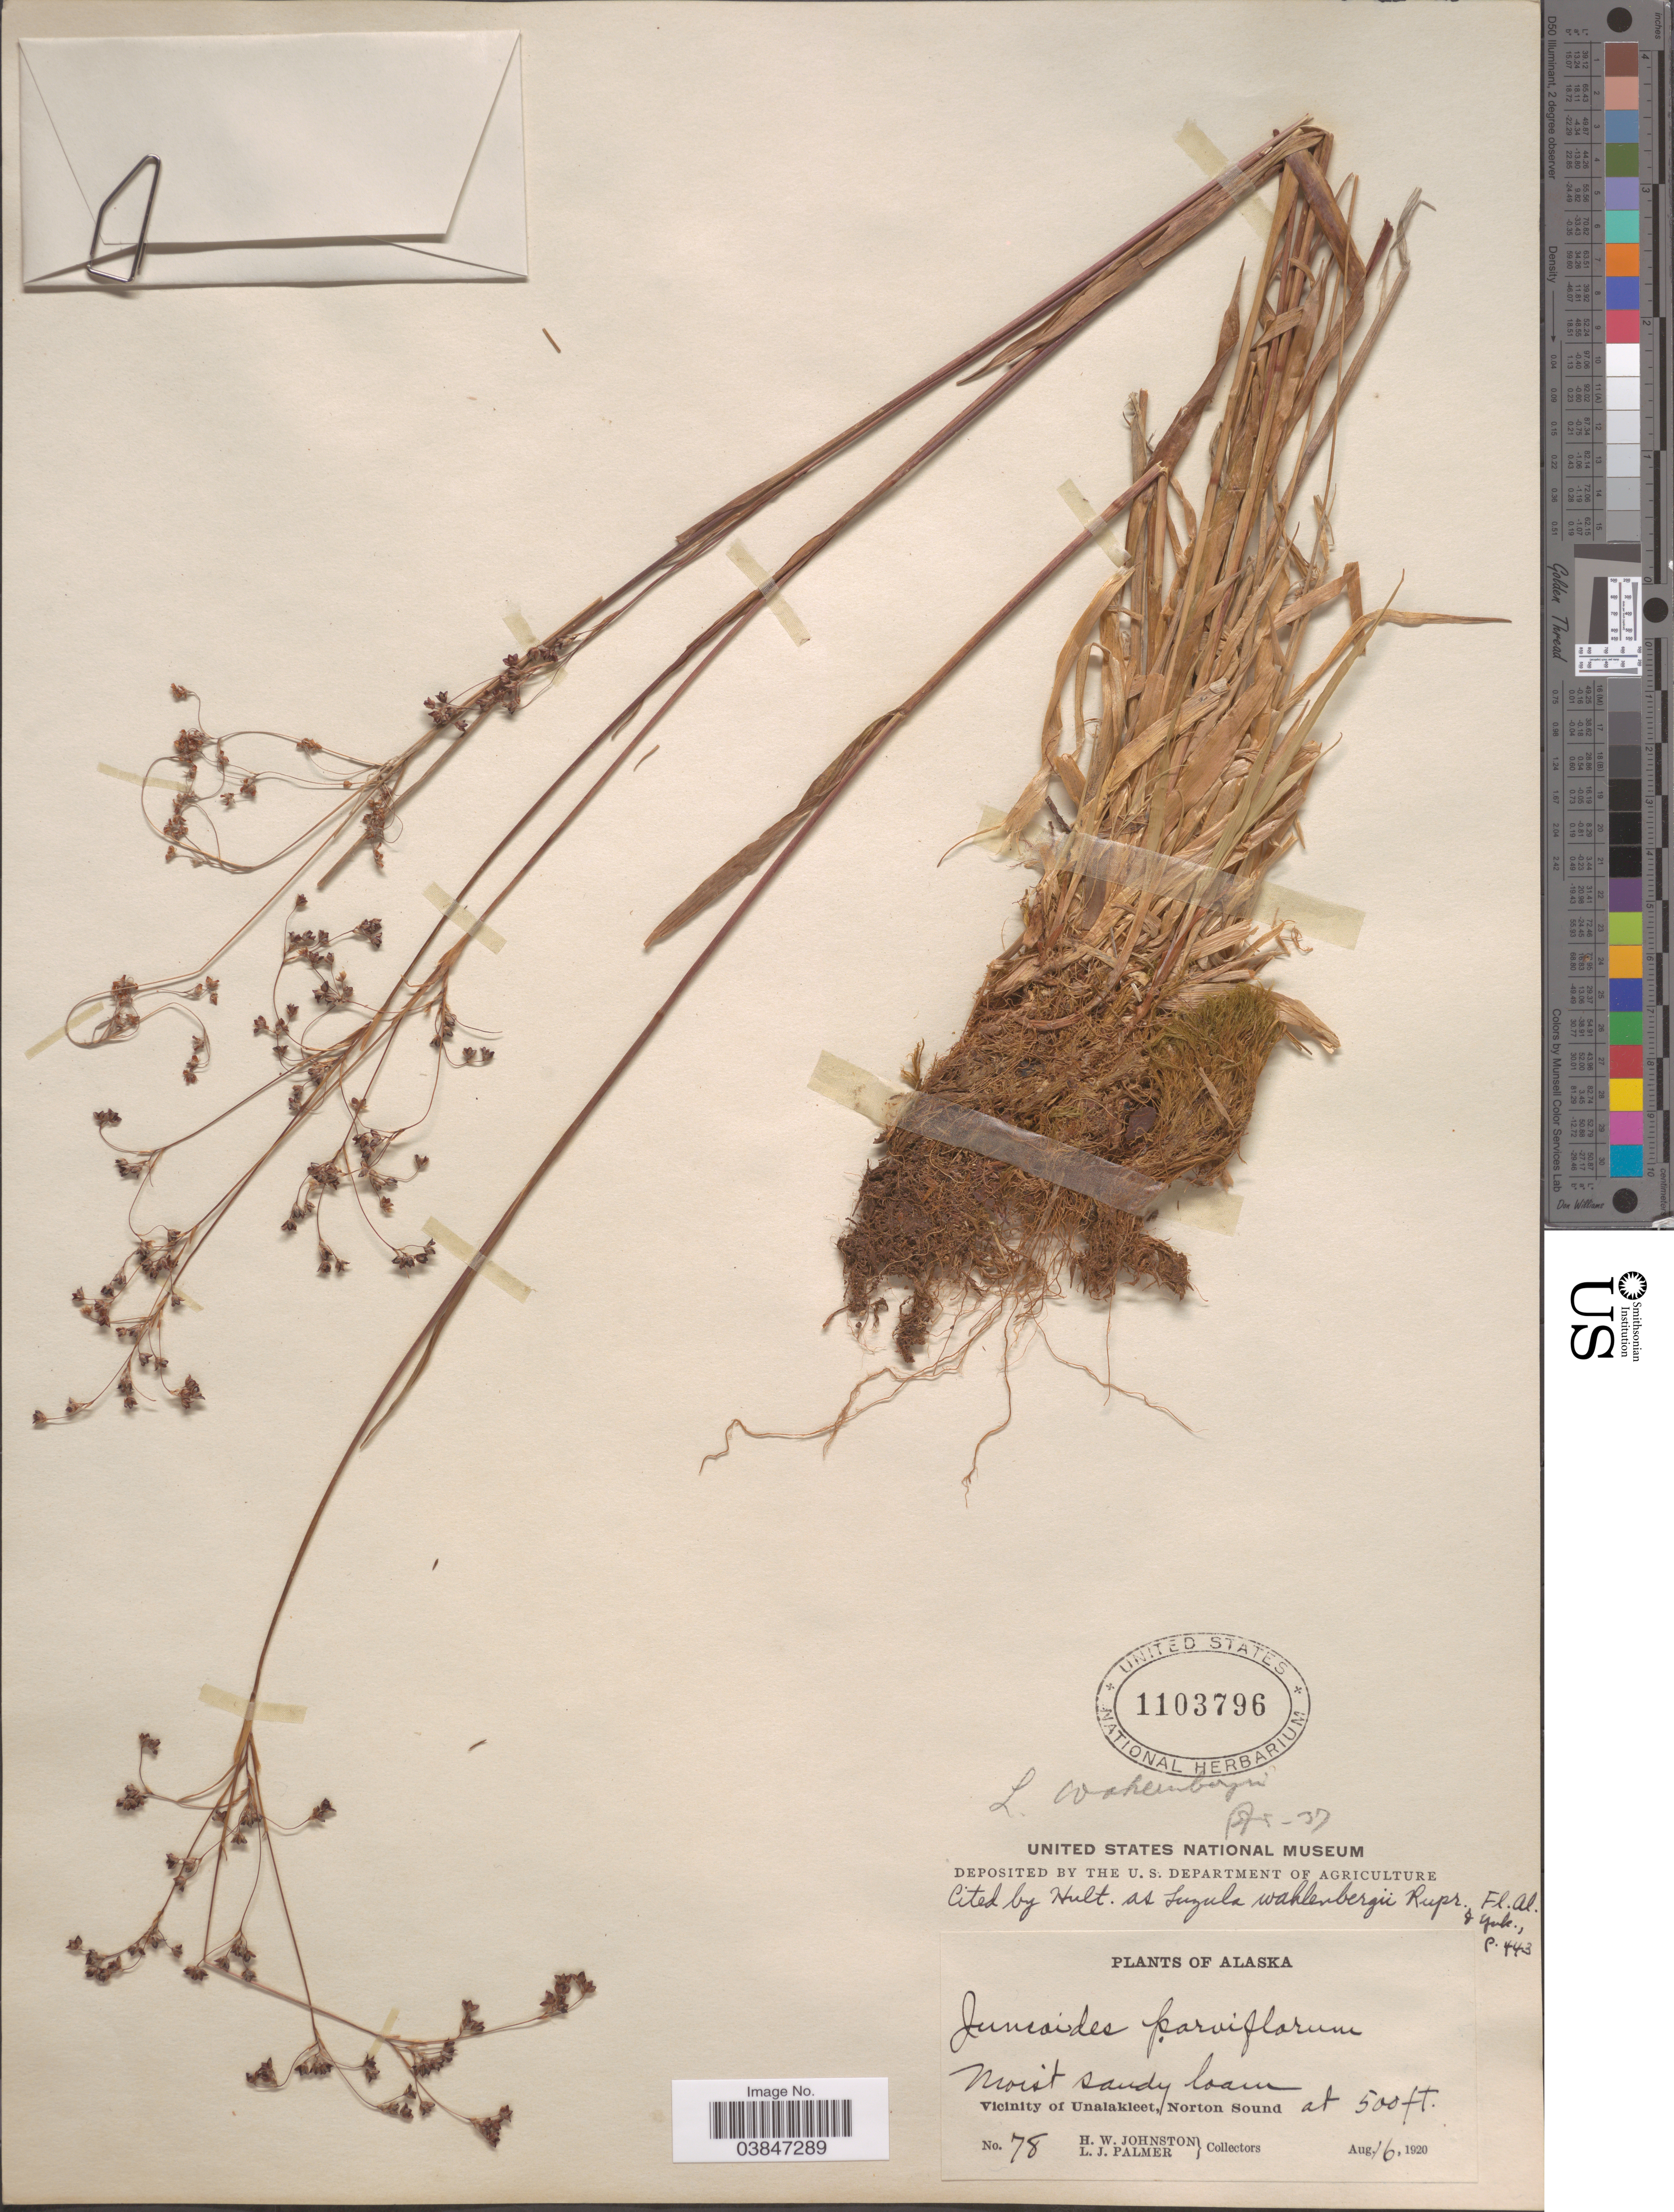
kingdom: Plantae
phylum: Tracheophyta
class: Liliopsida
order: Poales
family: Juncaceae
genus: Luzula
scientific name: Luzula wahlenbergii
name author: Rupr.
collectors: H. W. Johnston & L. J. Palmer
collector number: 78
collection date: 1920-08-16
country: United States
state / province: Alaska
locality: Moist sandy loam. Vicinity of Unalakleet, Norton Sound.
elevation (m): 152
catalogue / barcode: US 1103796